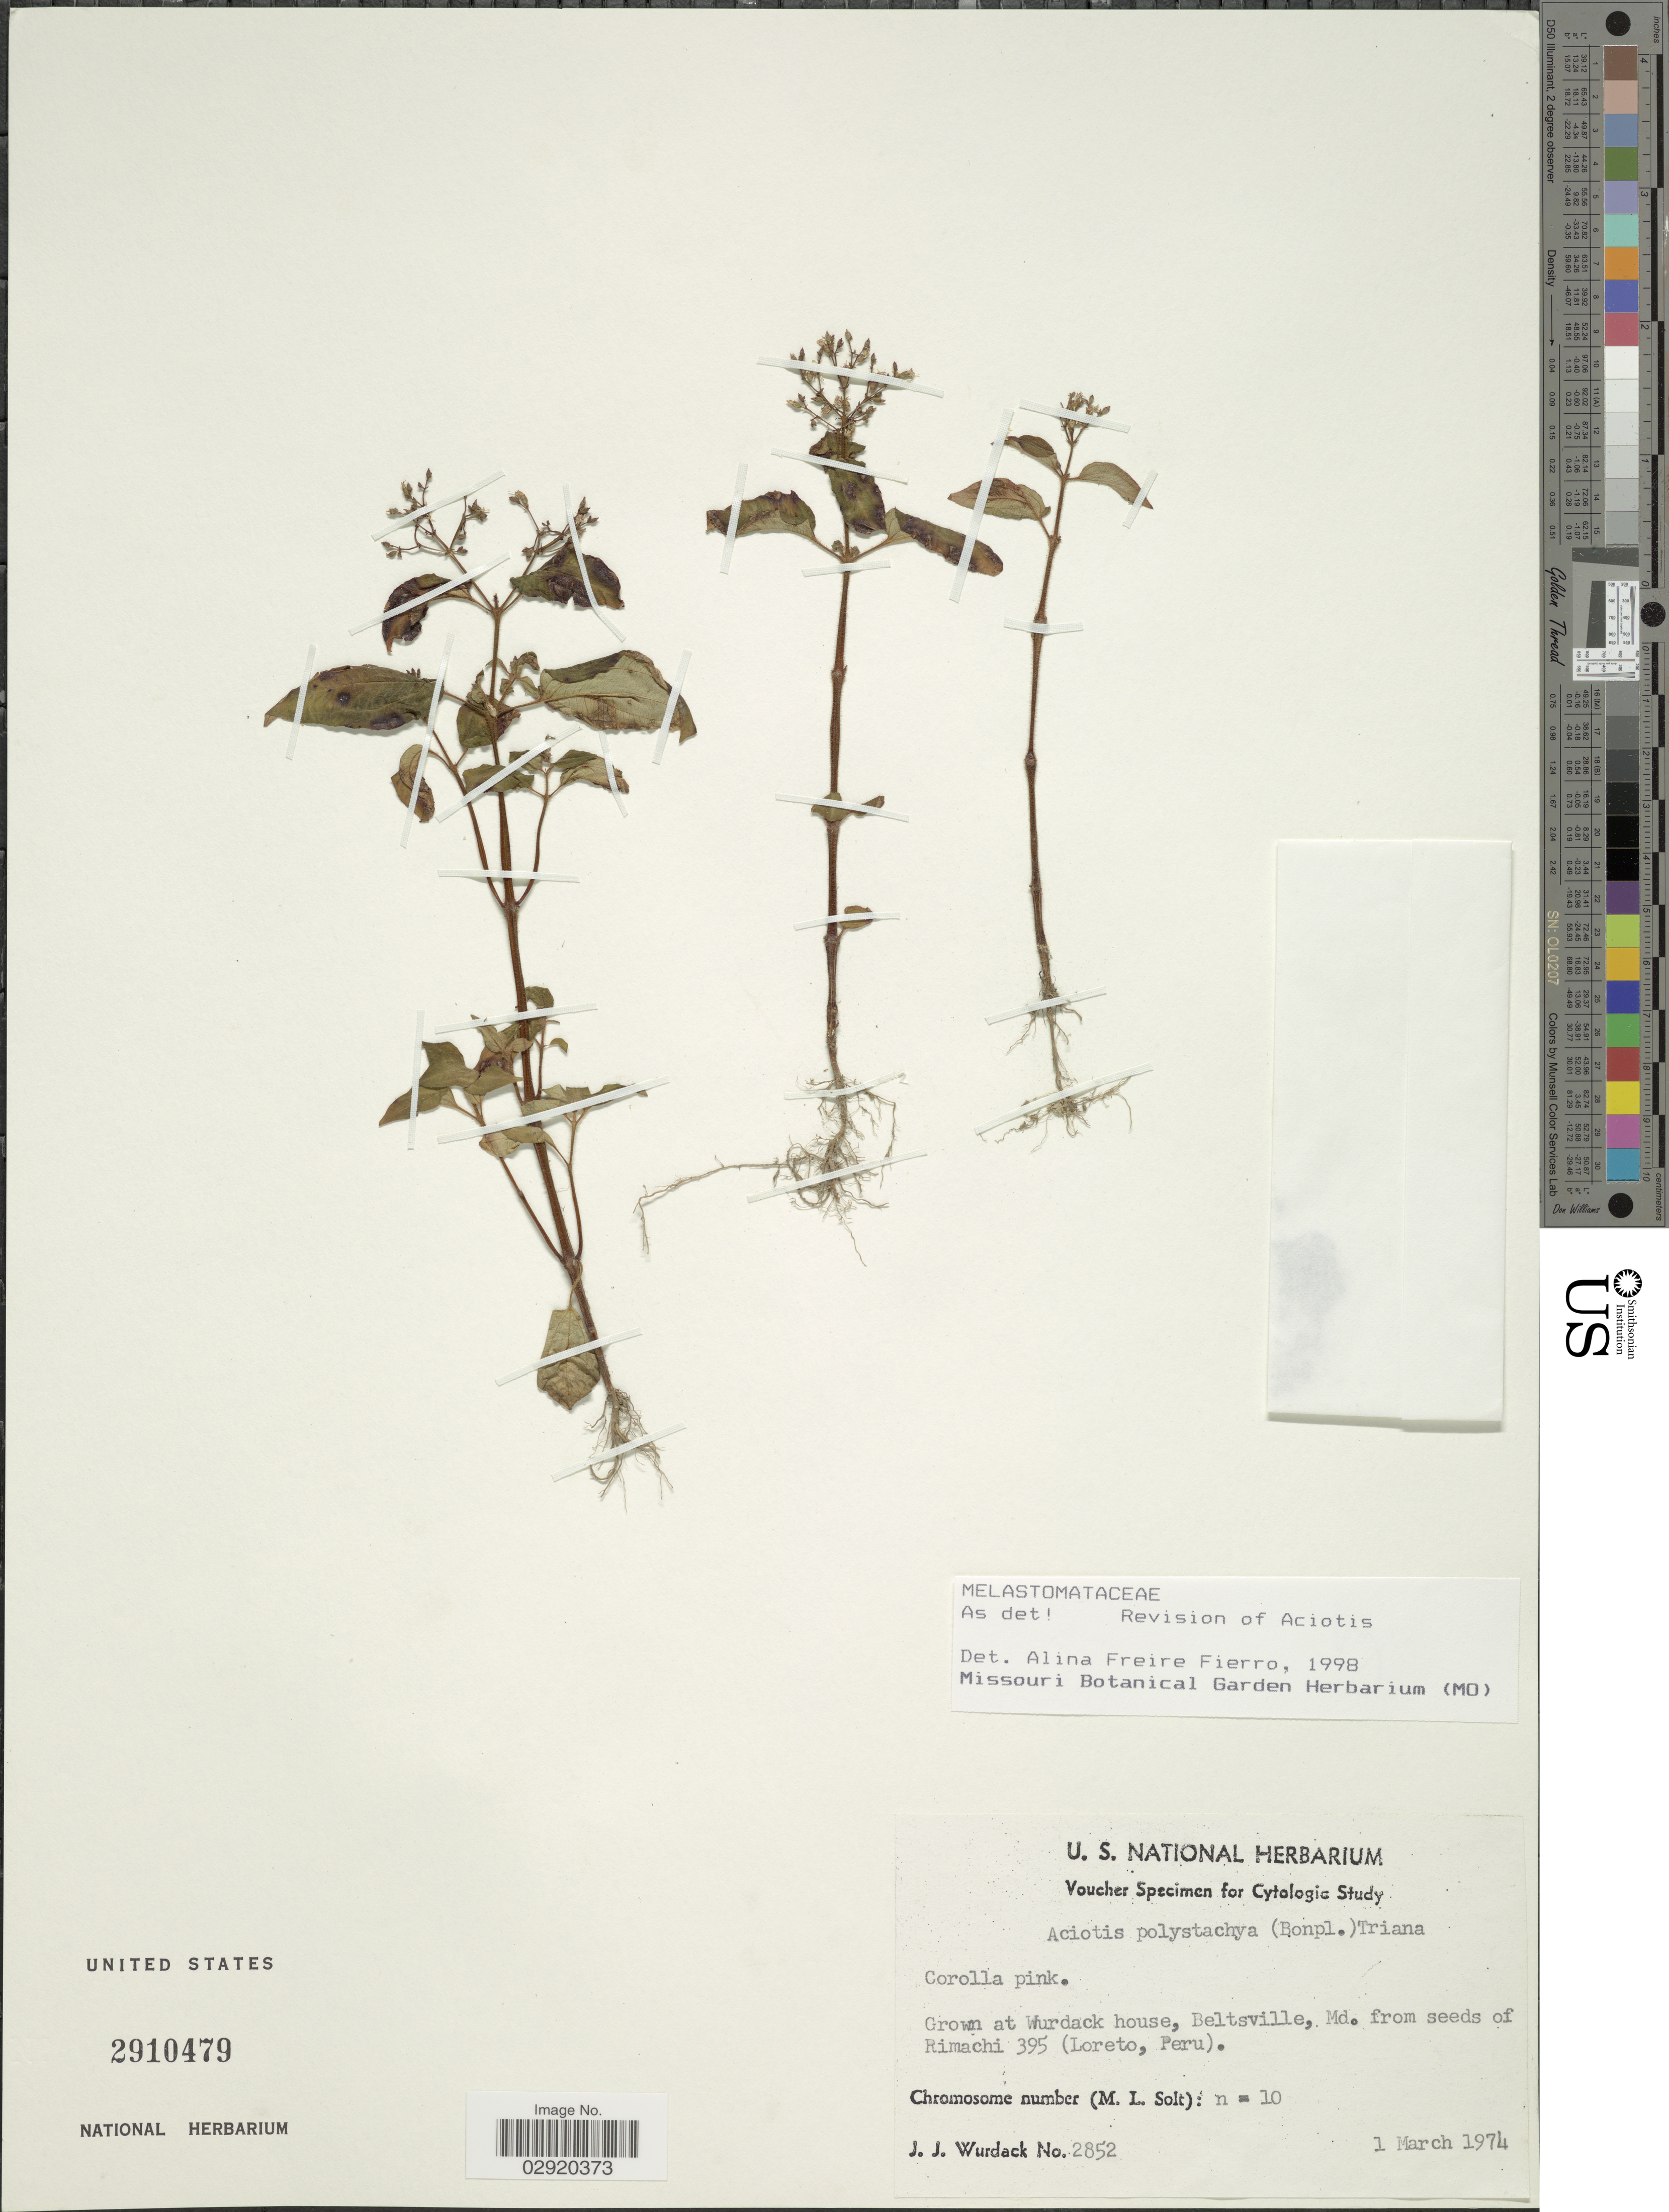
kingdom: Plantae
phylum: Tracheophyta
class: Magnoliopsida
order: Myrtales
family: Melastomataceae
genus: Aciotis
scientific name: Aciotis polystachya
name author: (Bonpl.) Triana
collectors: J. J. Wurdack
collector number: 2852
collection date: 1974-03-01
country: United States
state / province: Maryland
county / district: Prince George's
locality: Grown at Wurdack house, Beltsville, Md. from seeds of Rimachi 395.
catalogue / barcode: US 2910479